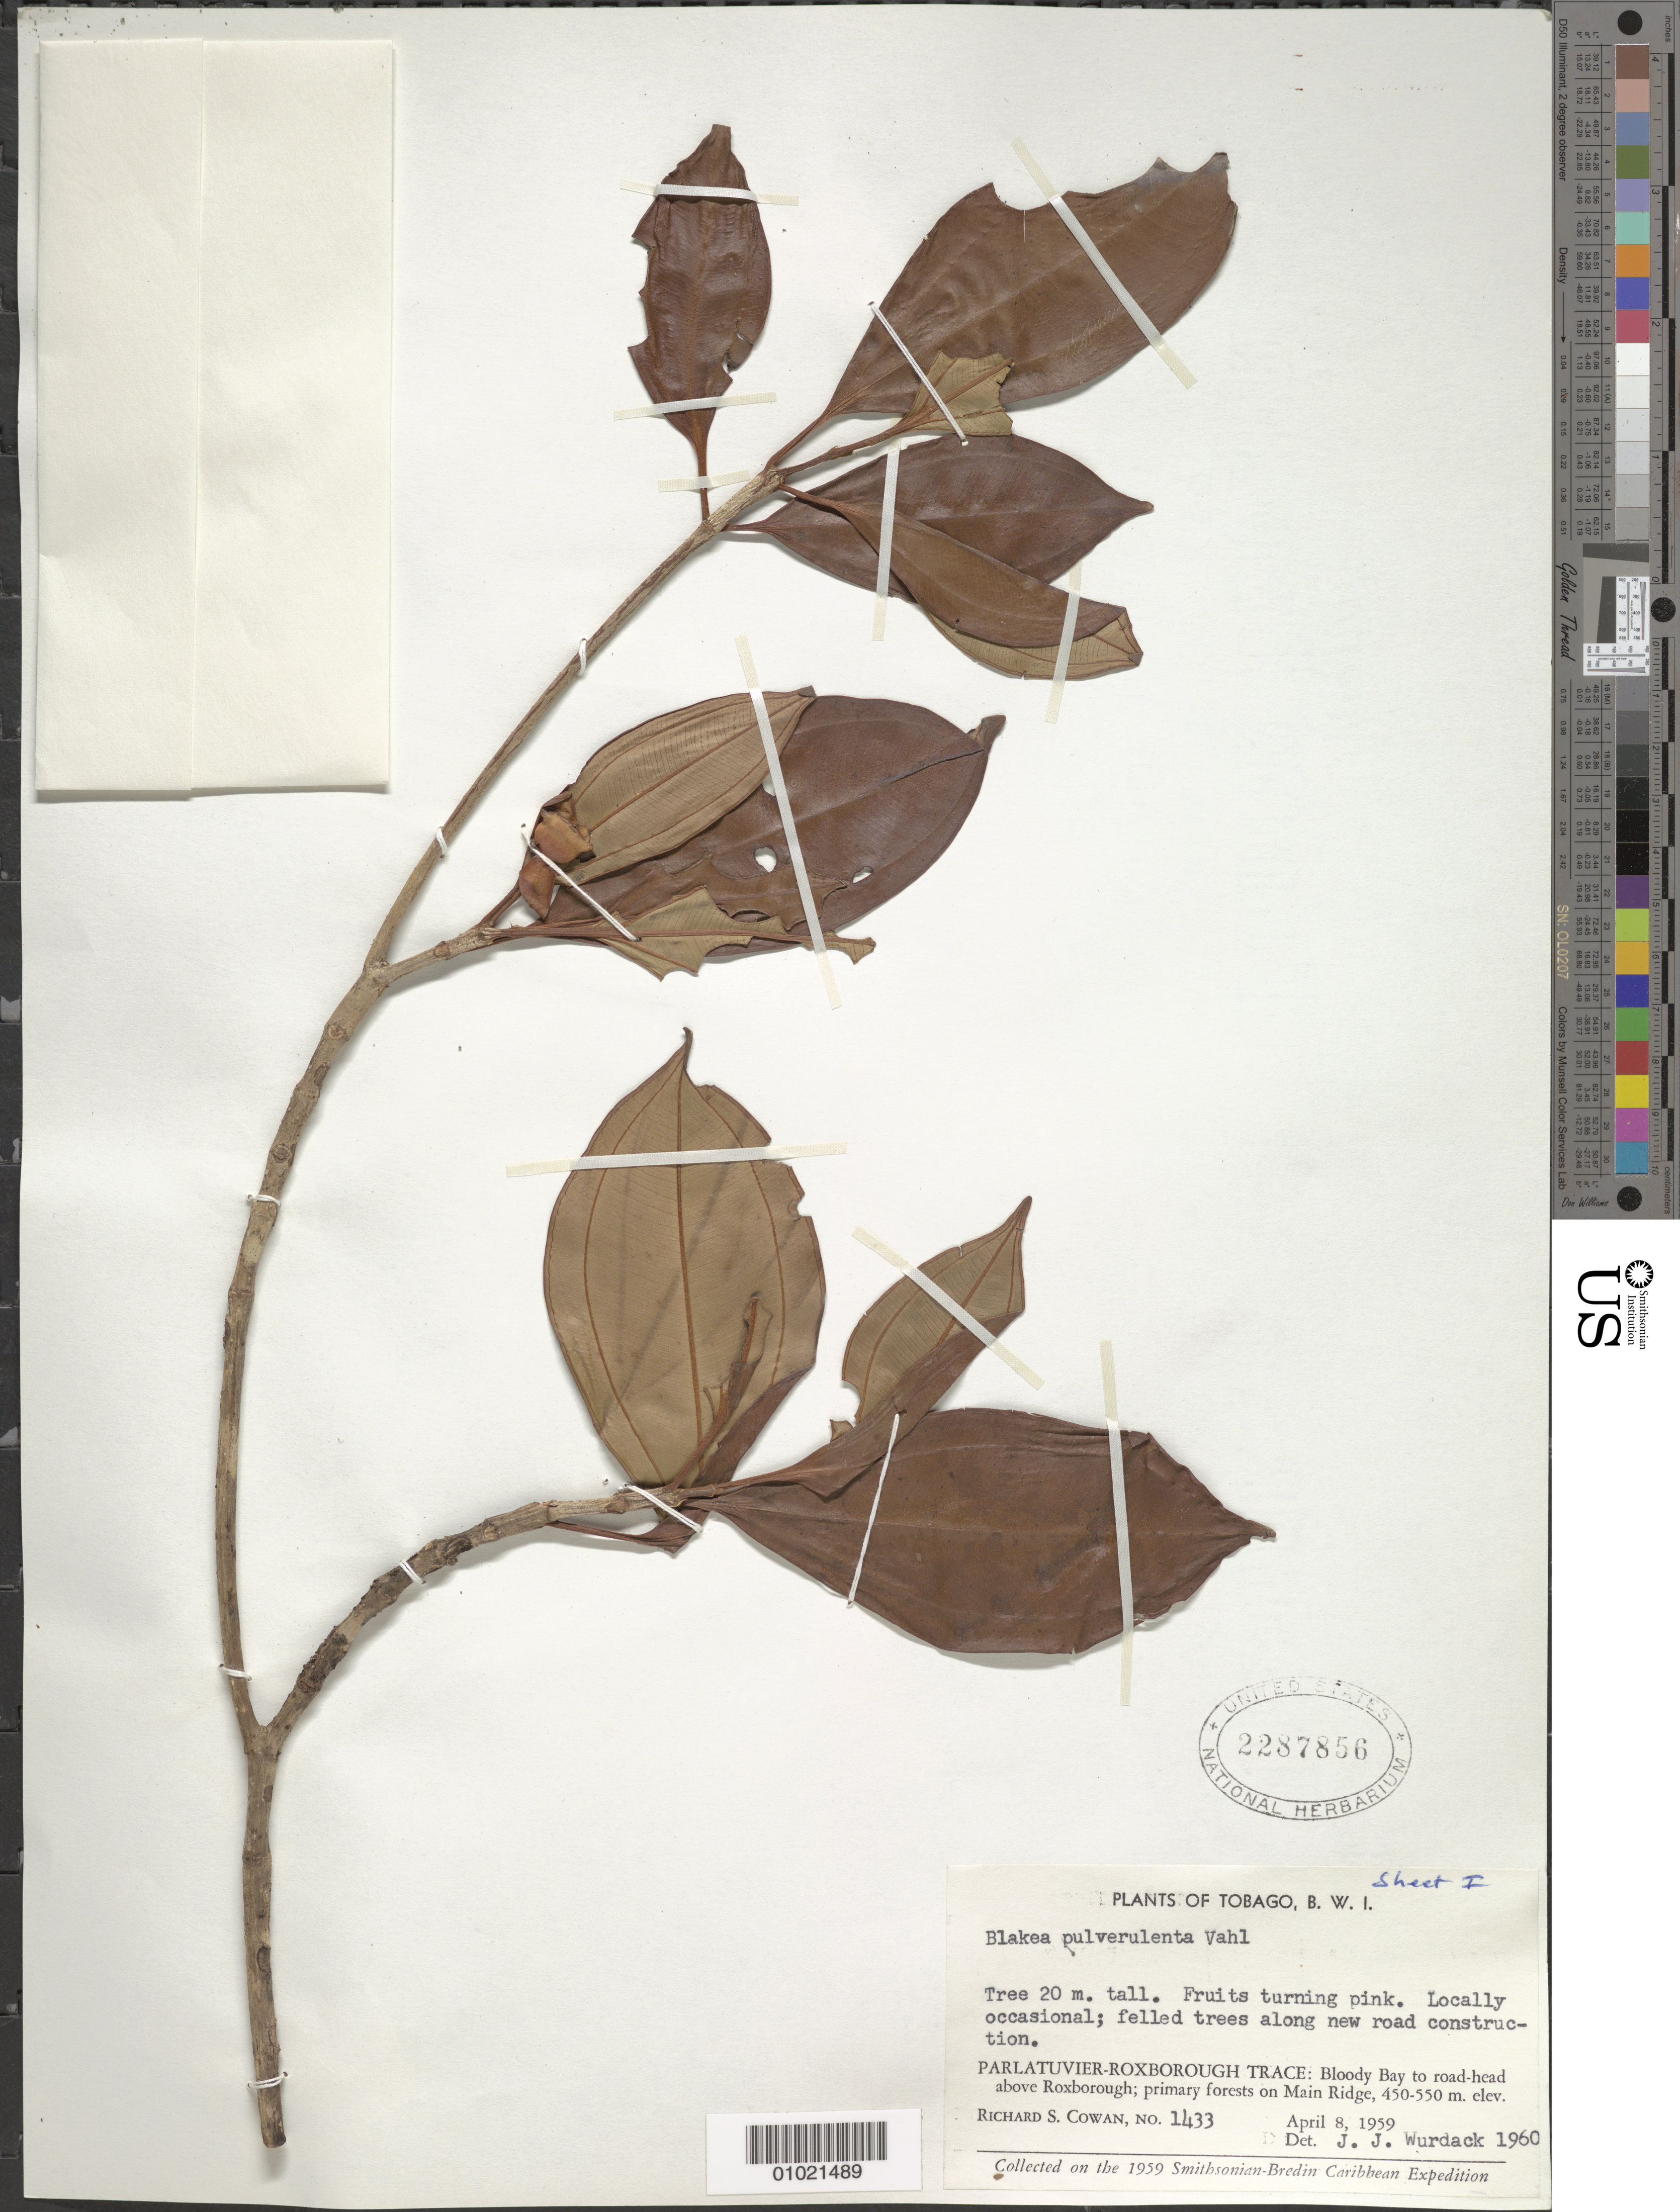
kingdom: Plantae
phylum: Tracheophyta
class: Magnoliopsida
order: Myrtales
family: Melastomataceae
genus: Blakea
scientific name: Blakea pulverulenta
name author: Vahl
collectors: R. S. Cowan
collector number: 1433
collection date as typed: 08 Apr 1959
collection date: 1959-04-08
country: Trinidad and Tobago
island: Tobago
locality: Parlatuvier-Roxborough Trace: Bloody Bay to road-head above Roxborough; priimary forests on Main Ridge.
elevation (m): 450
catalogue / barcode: US 2287856